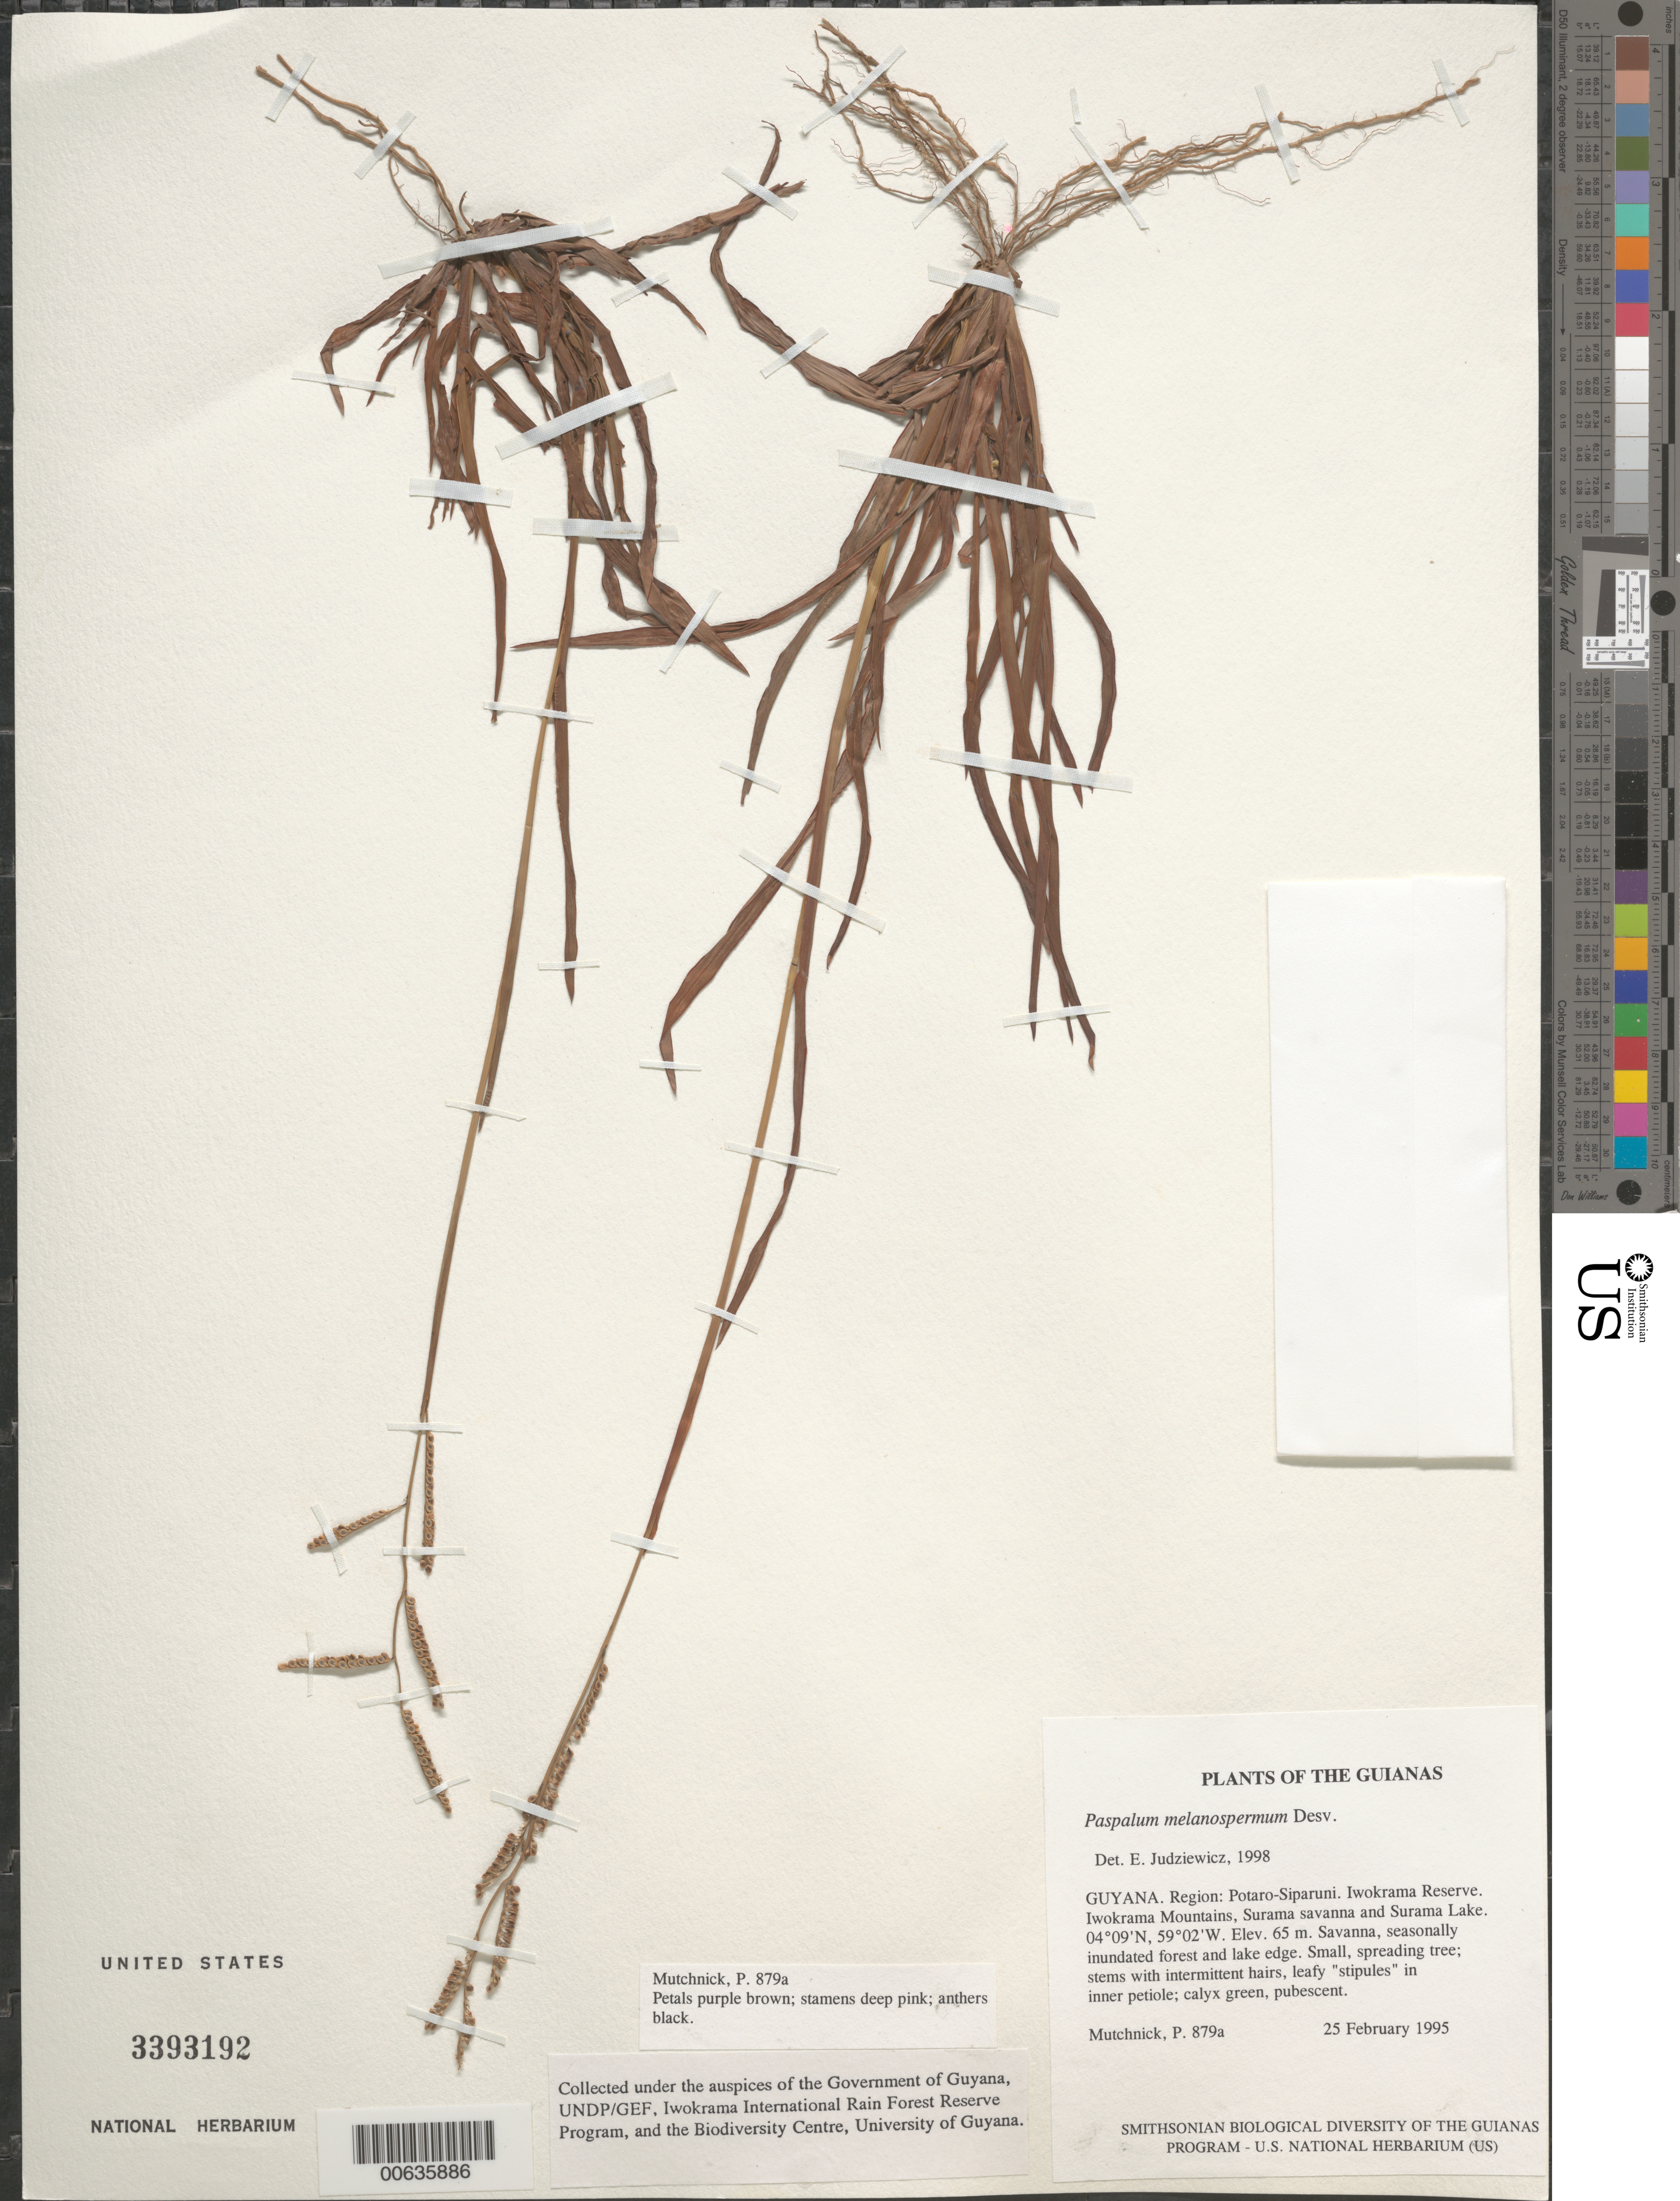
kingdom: Plantae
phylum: Tracheophyta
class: Liliopsida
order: Poales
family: Poaceae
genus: Paspalum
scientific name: Paspalum melanospermum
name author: Desv. ex Poir.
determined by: Judziewicz, E. J.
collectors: P. Mutchnick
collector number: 879 a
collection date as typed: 25 February 1995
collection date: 1995-02-25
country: Guyana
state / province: Potaro-Siparuni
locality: Iwokrama Reserve. Iwokrama Mountains, Surama savanna and Surama Lake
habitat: Savanna, seasonally inundated forest and lake edge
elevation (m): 65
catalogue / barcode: US 3393192